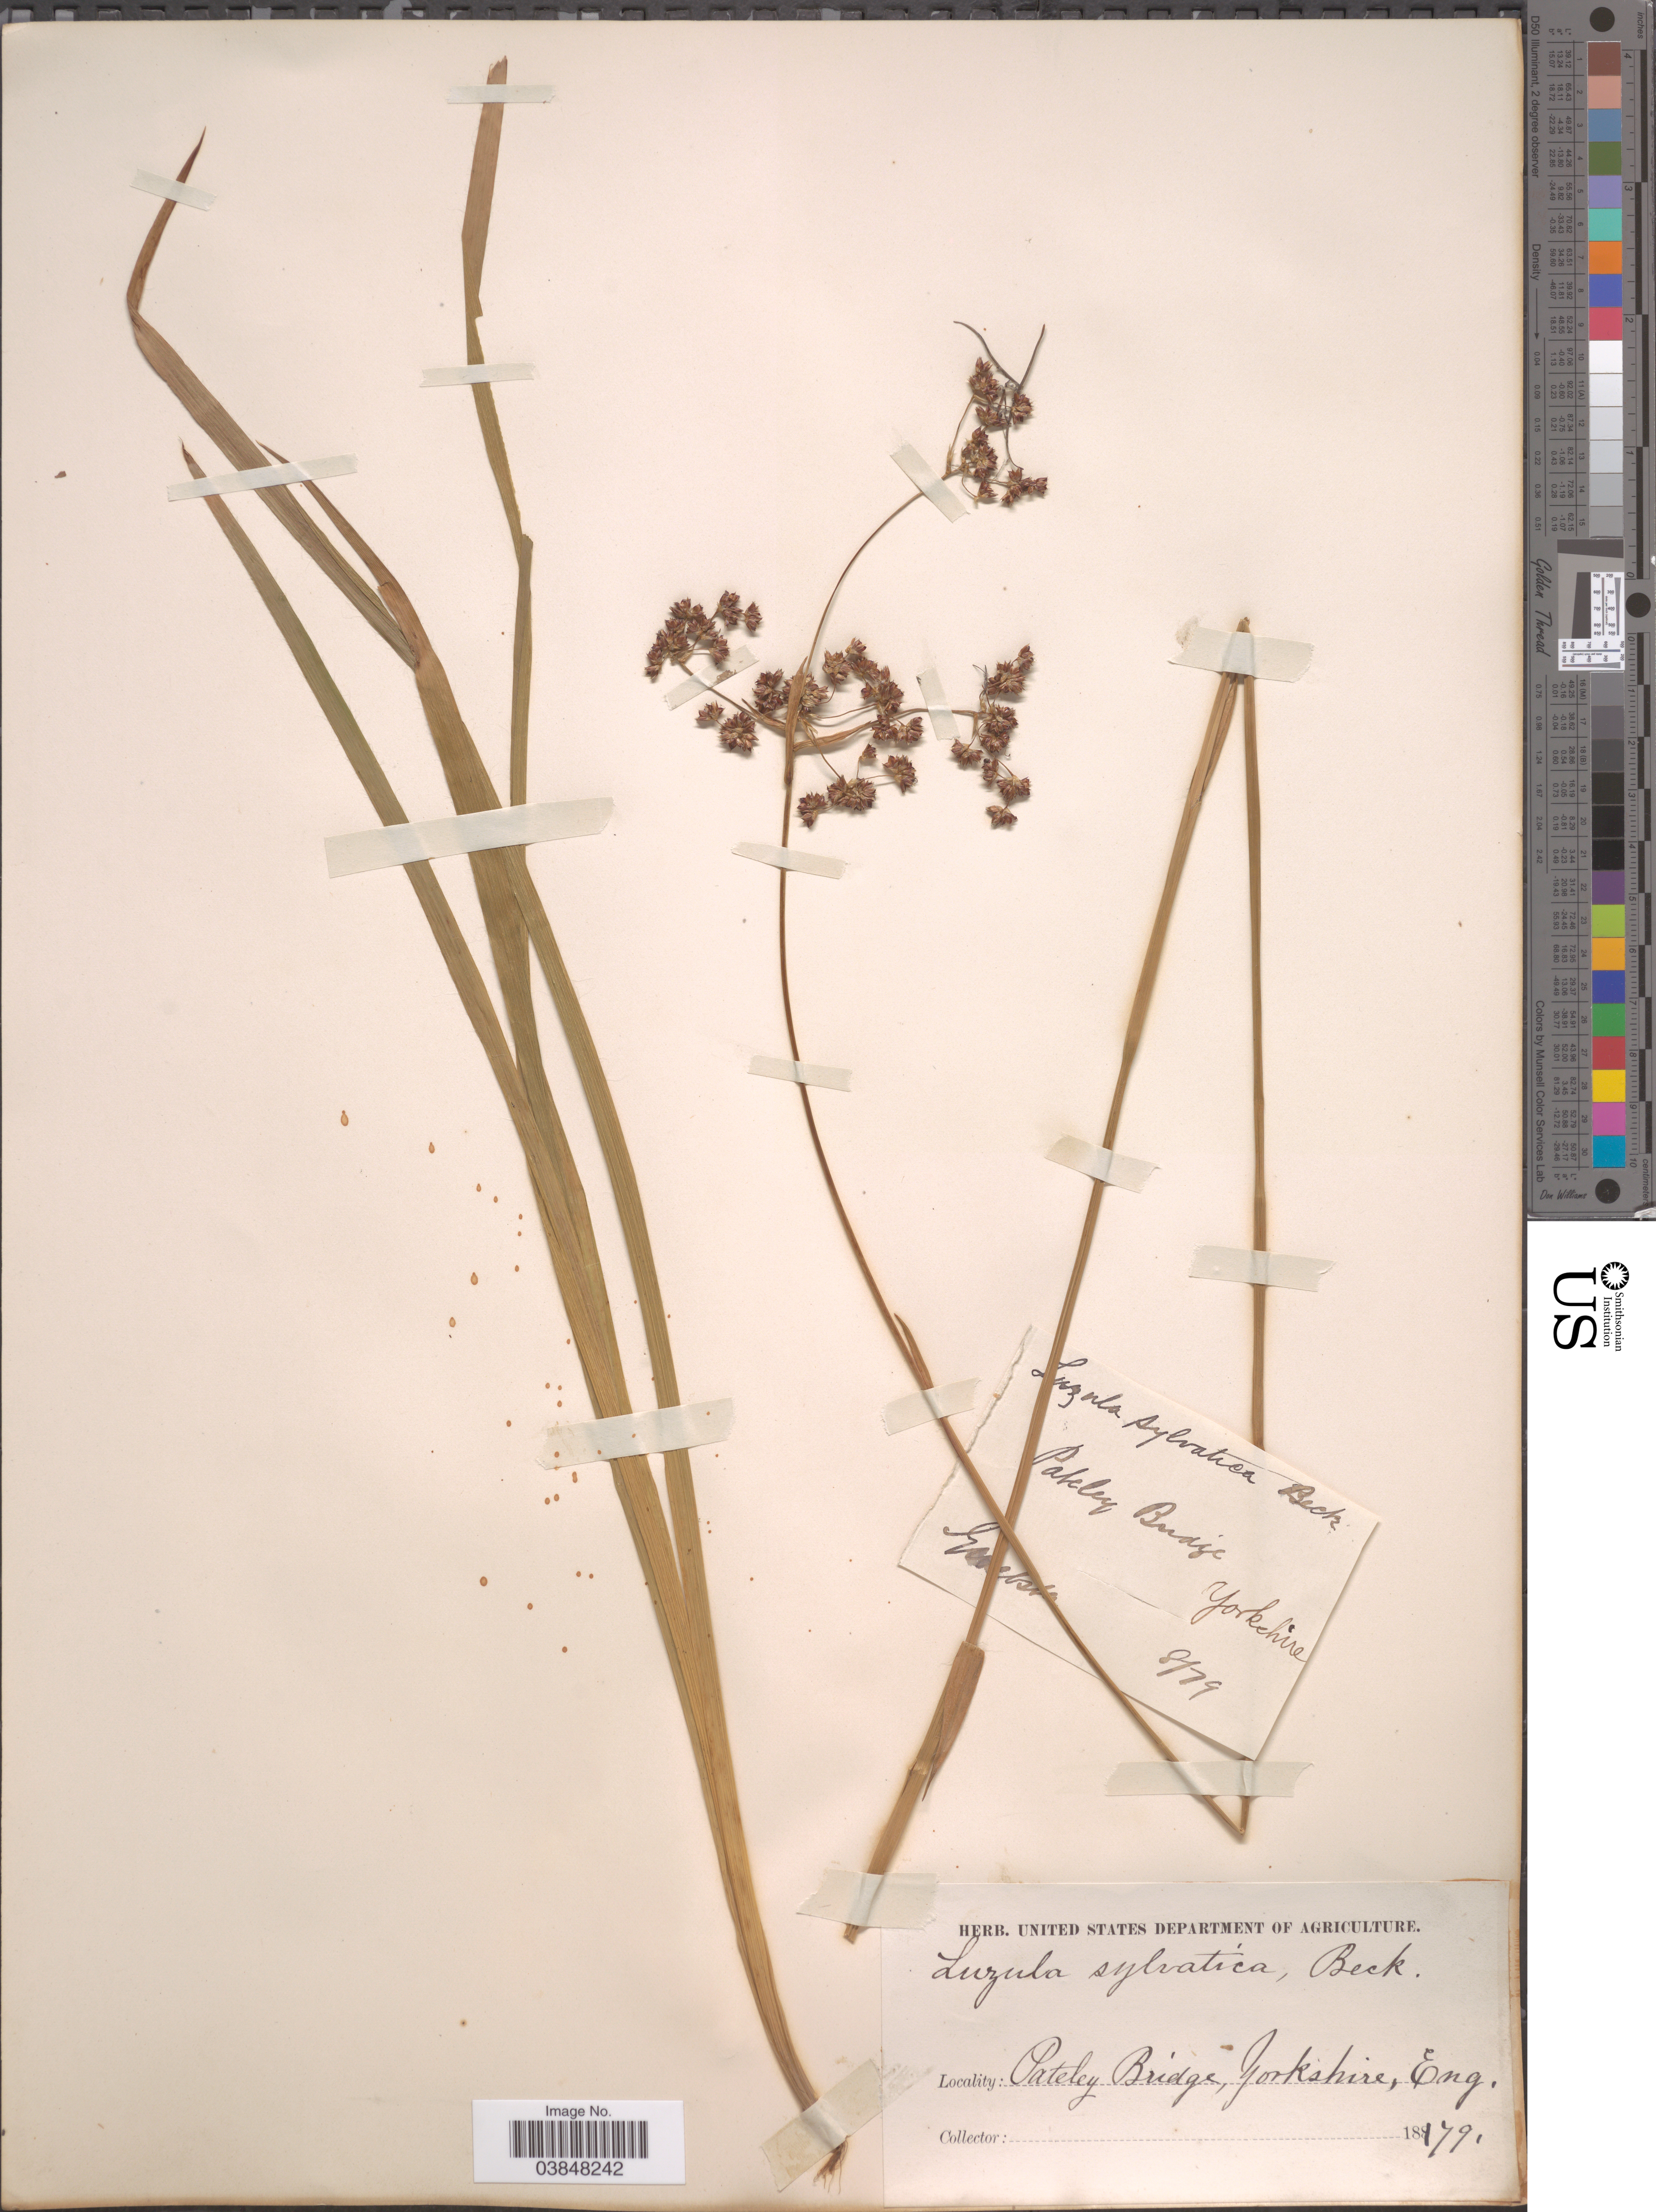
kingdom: Plantae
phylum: Tracheophyta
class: Liliopsida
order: Poales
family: Juncaceae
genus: Luzula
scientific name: Luzula sylvatica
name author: (Huds.) Gaudin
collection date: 1879-08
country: United Kingdom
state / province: England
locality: Pateley Bridge, Yorkshire.